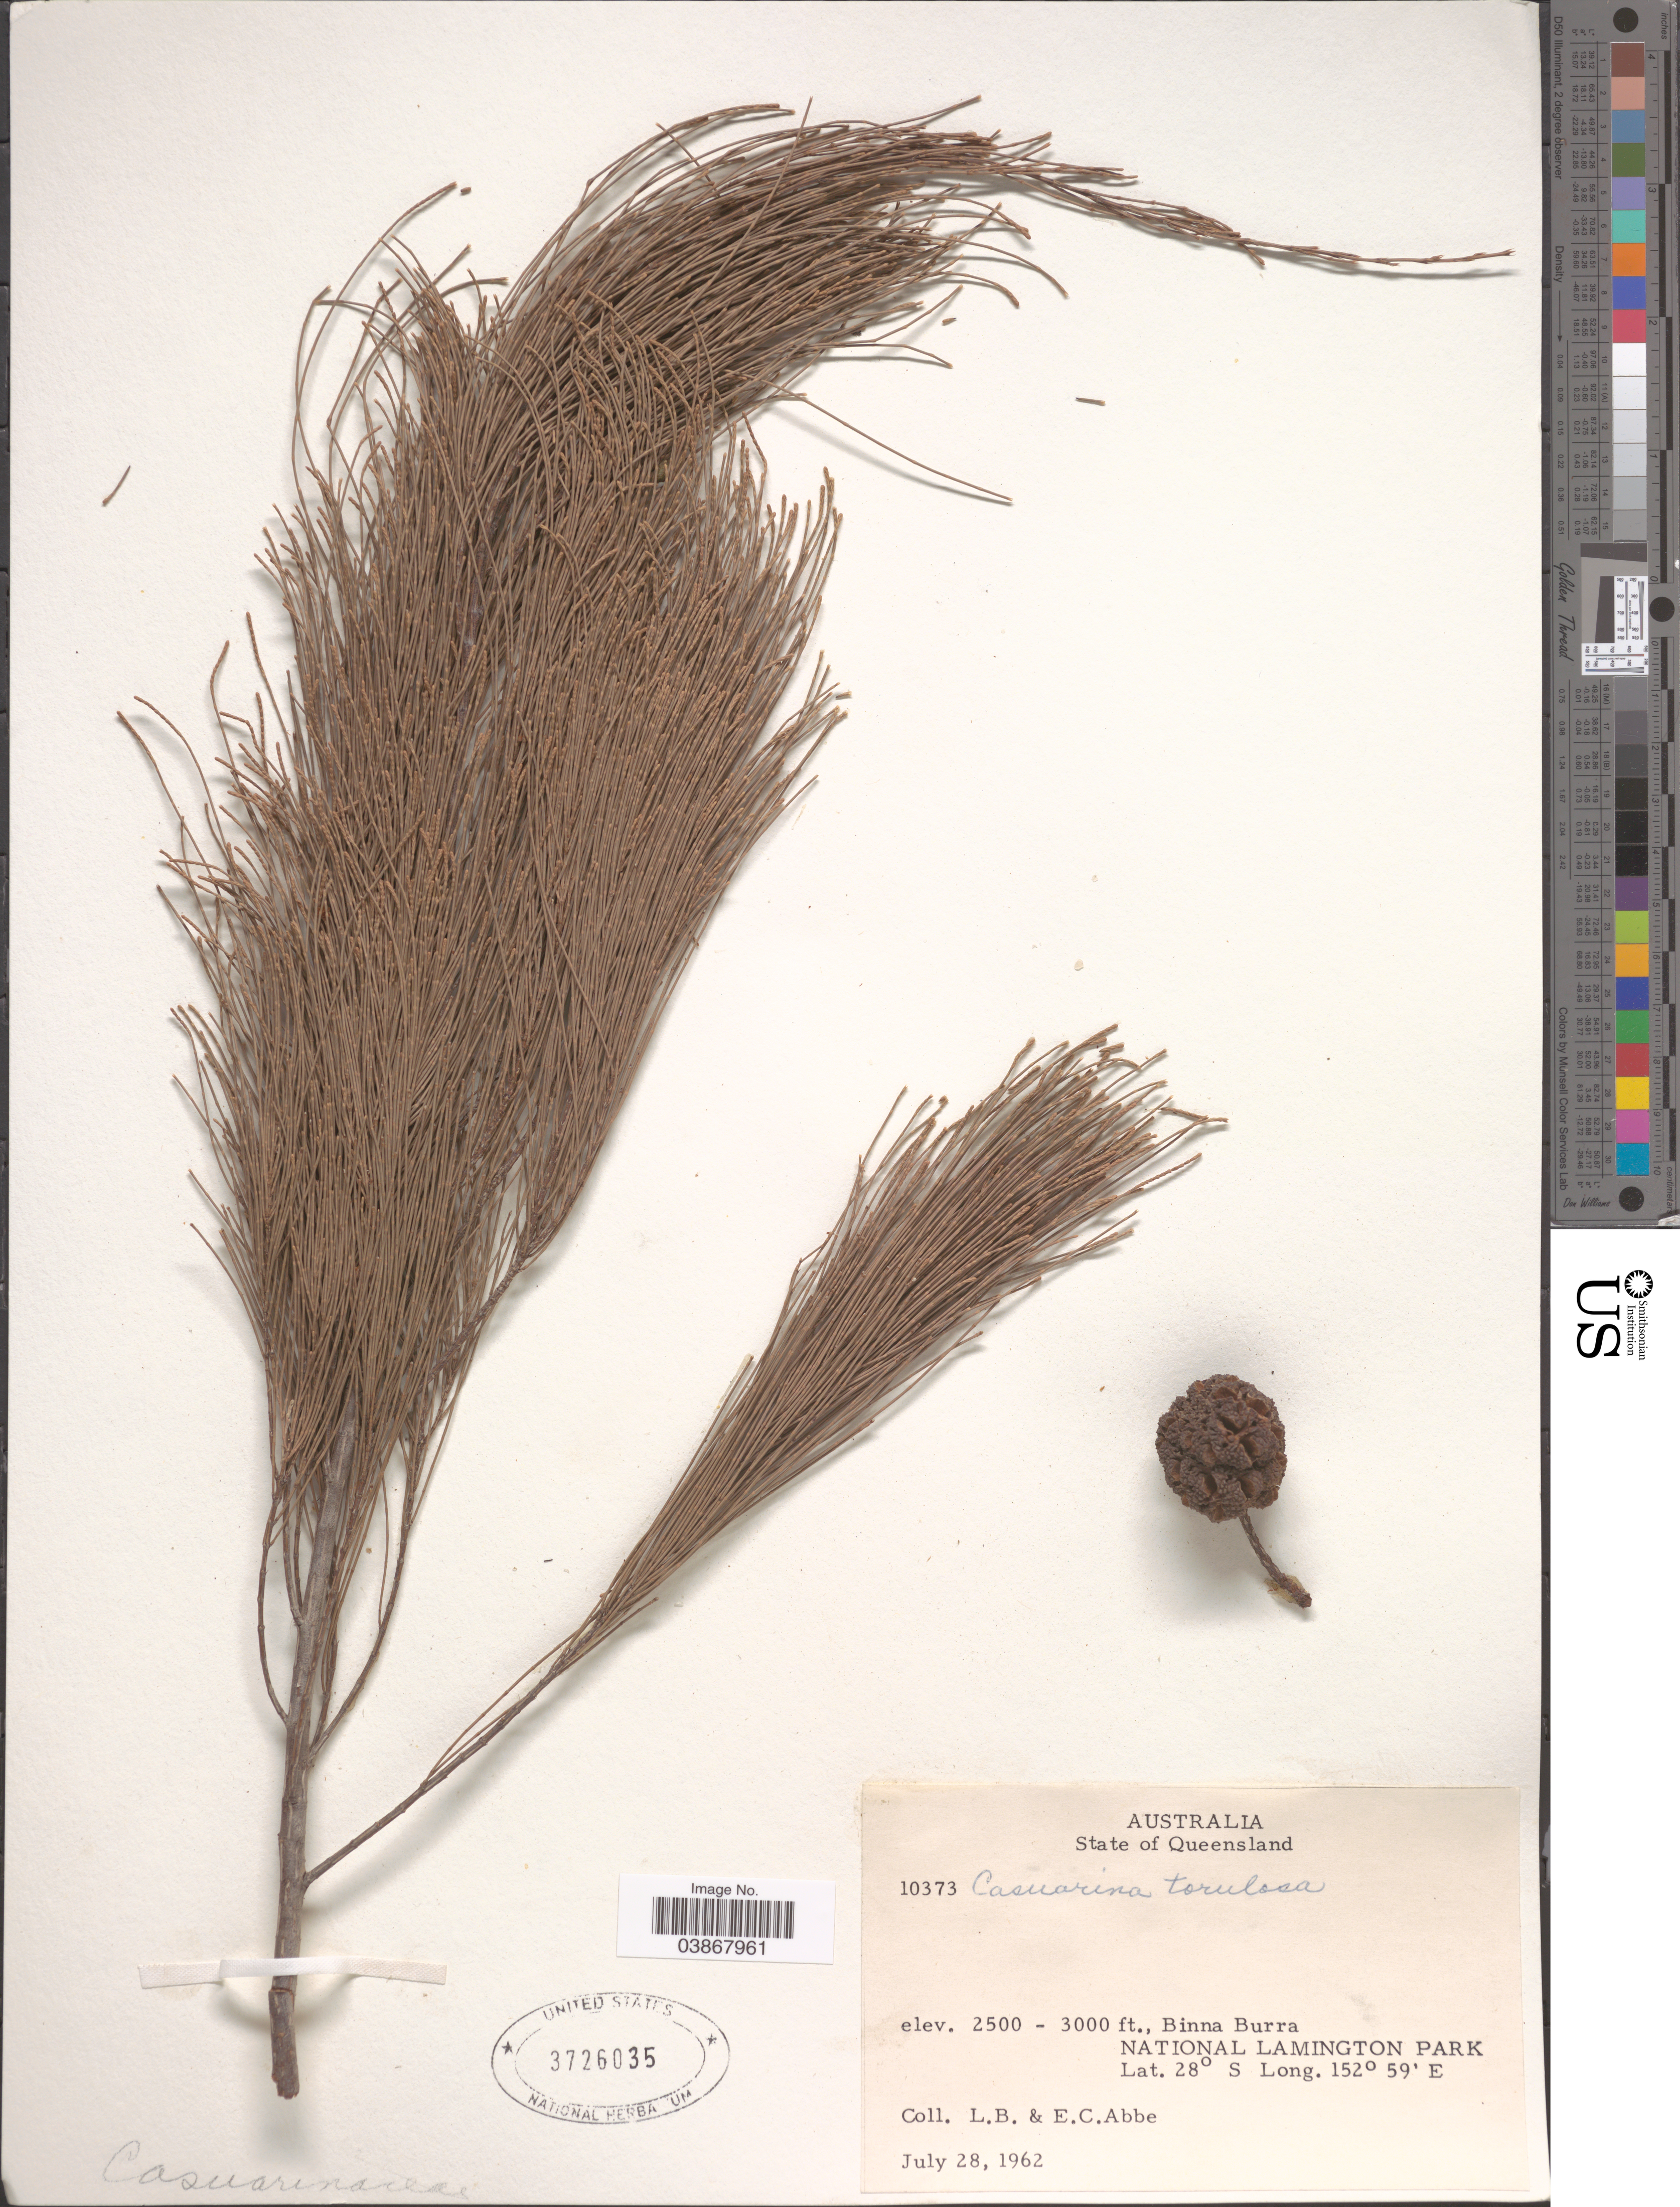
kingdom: Plantae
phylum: Tracheophyta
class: Magnoliopsida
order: Fagales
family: Casuarinaceae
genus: Casuarina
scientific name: Casuarina torulosa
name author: Aiton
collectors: L. B. Abbe & E. C. Abbe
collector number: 10373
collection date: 1962-07-28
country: Australia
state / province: Queensland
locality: Binna Burra. National Lamington Park.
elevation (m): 762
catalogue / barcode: US 3726035